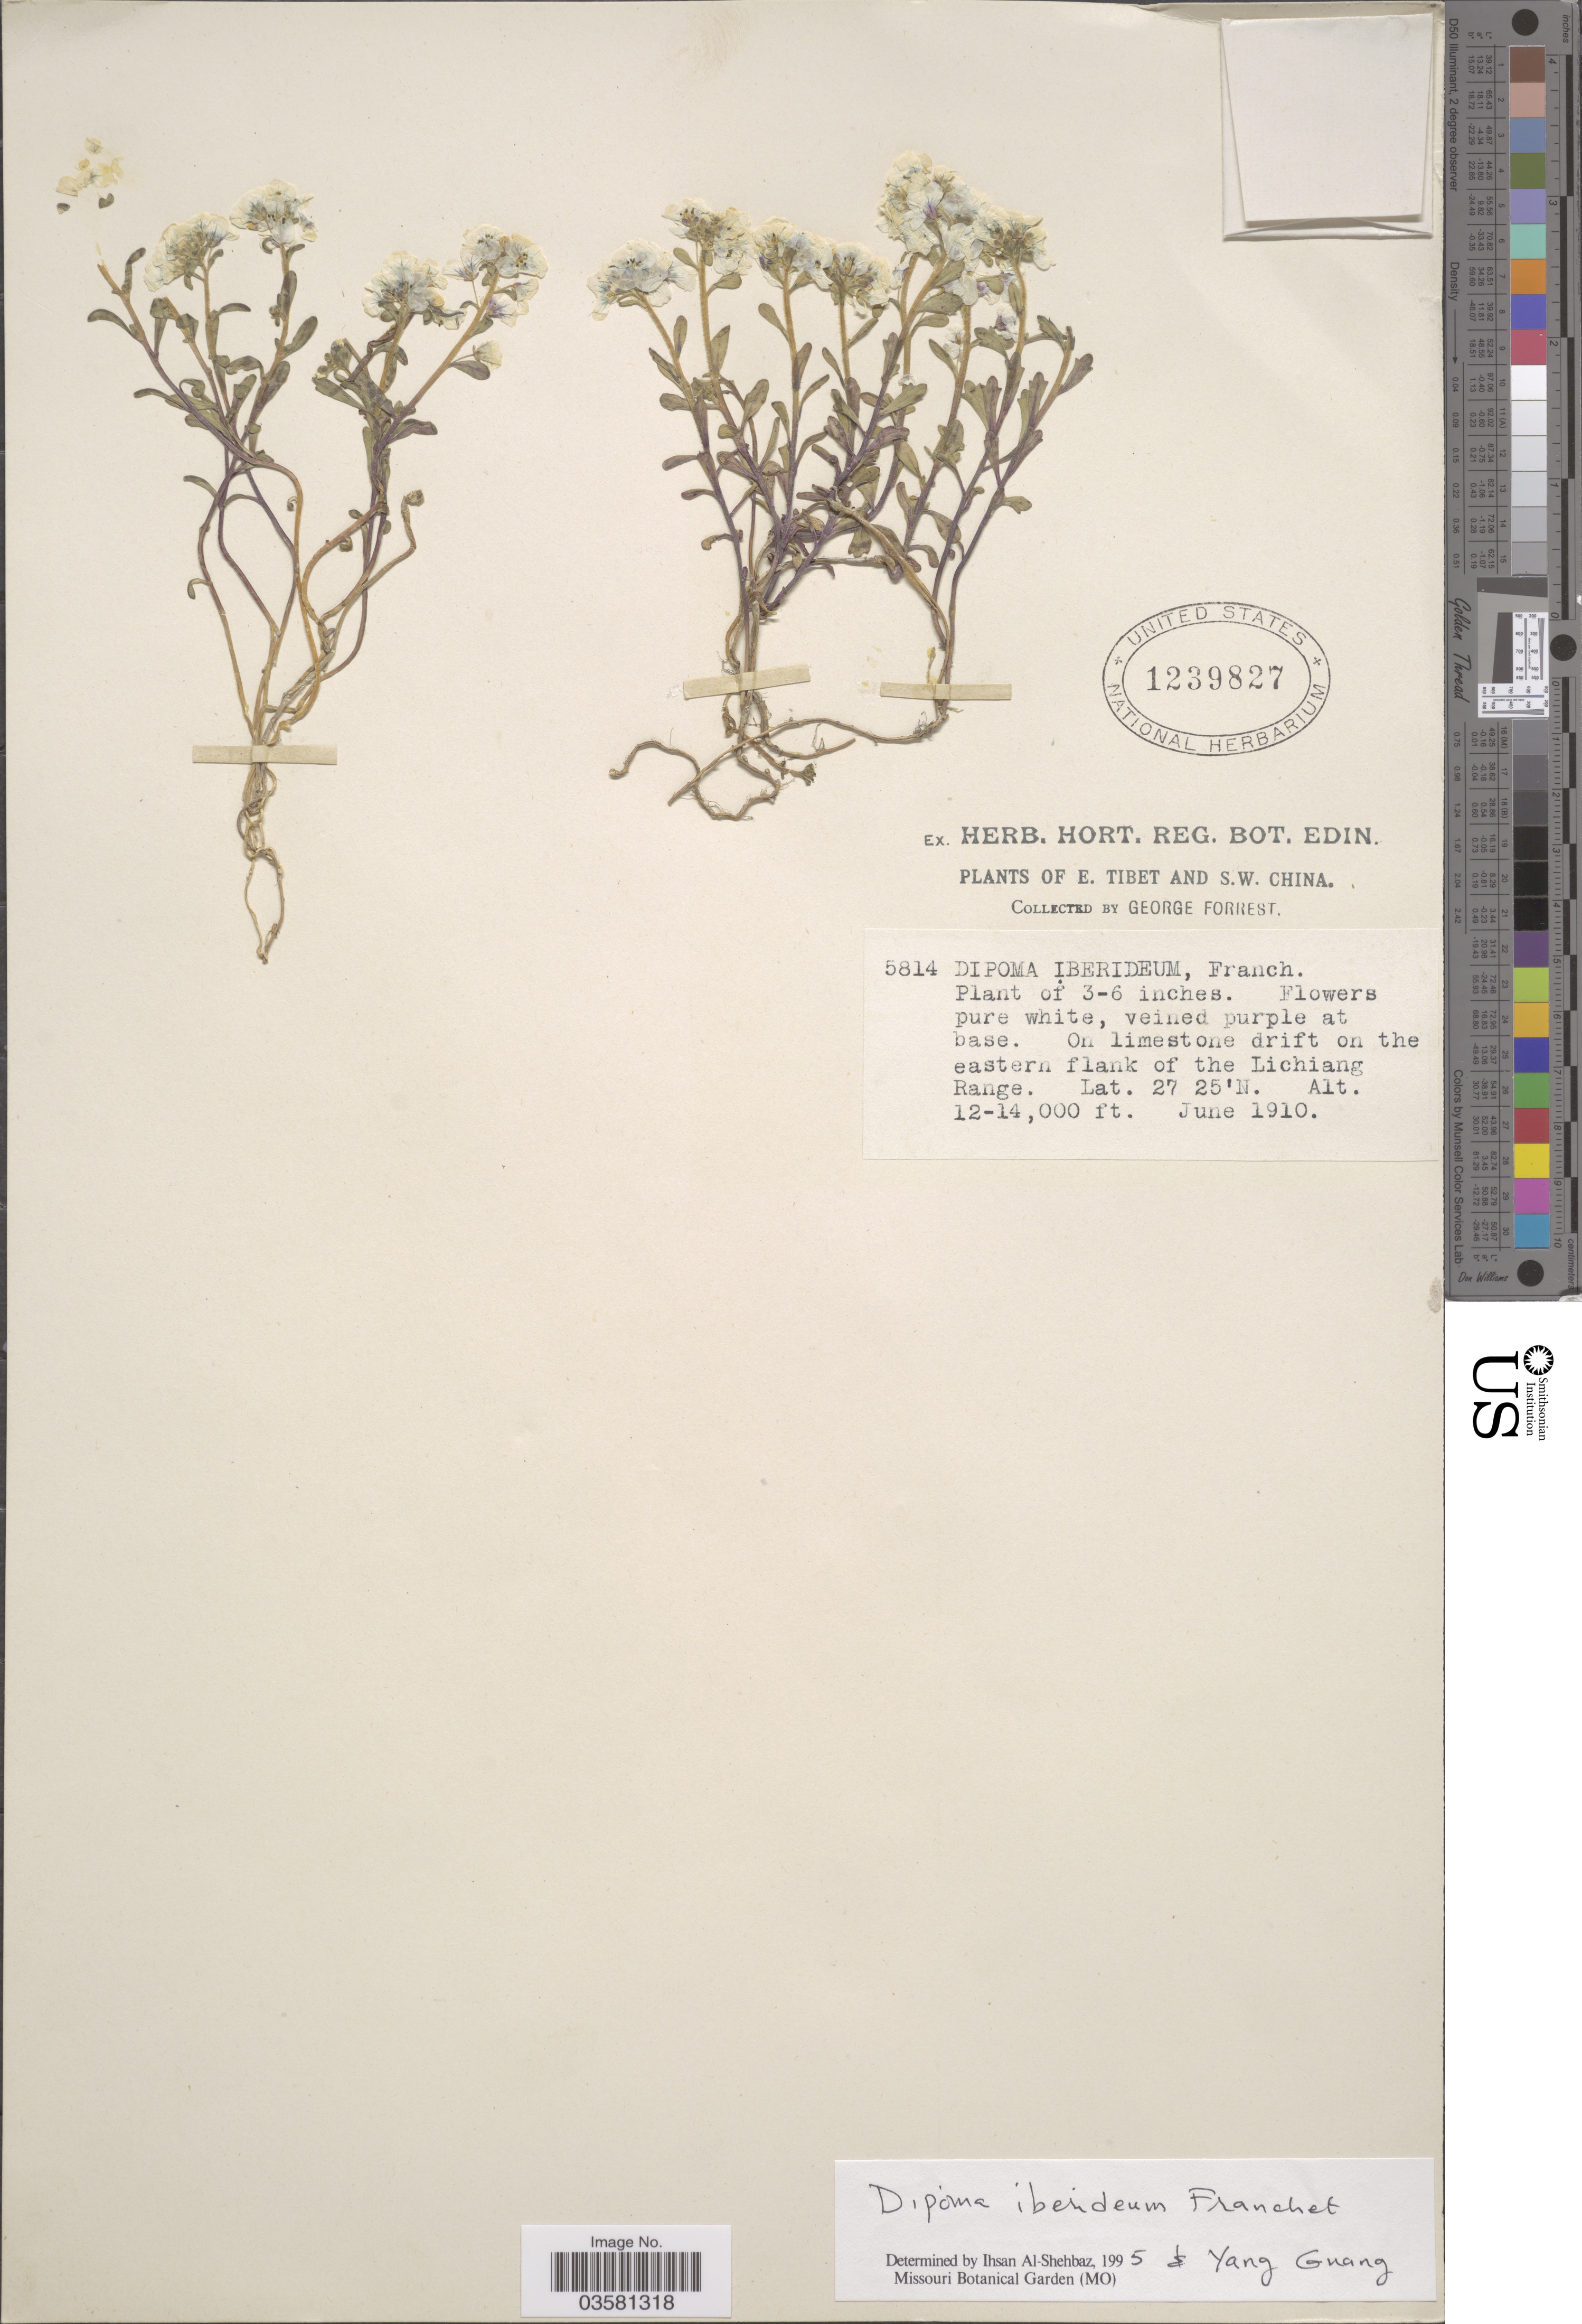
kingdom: Plantae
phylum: Tracheophyta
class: Magnoliopsida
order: Brassicales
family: Brassicaceae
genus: Dipoma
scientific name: Dipoma iberideum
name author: Franch.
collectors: G. Forrest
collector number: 5814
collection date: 1910-06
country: China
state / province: Xizang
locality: E. Tibet and S.W. China [unsure placement] On the eastern flank of the Lichiang Range.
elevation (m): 3658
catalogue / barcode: US 1239827